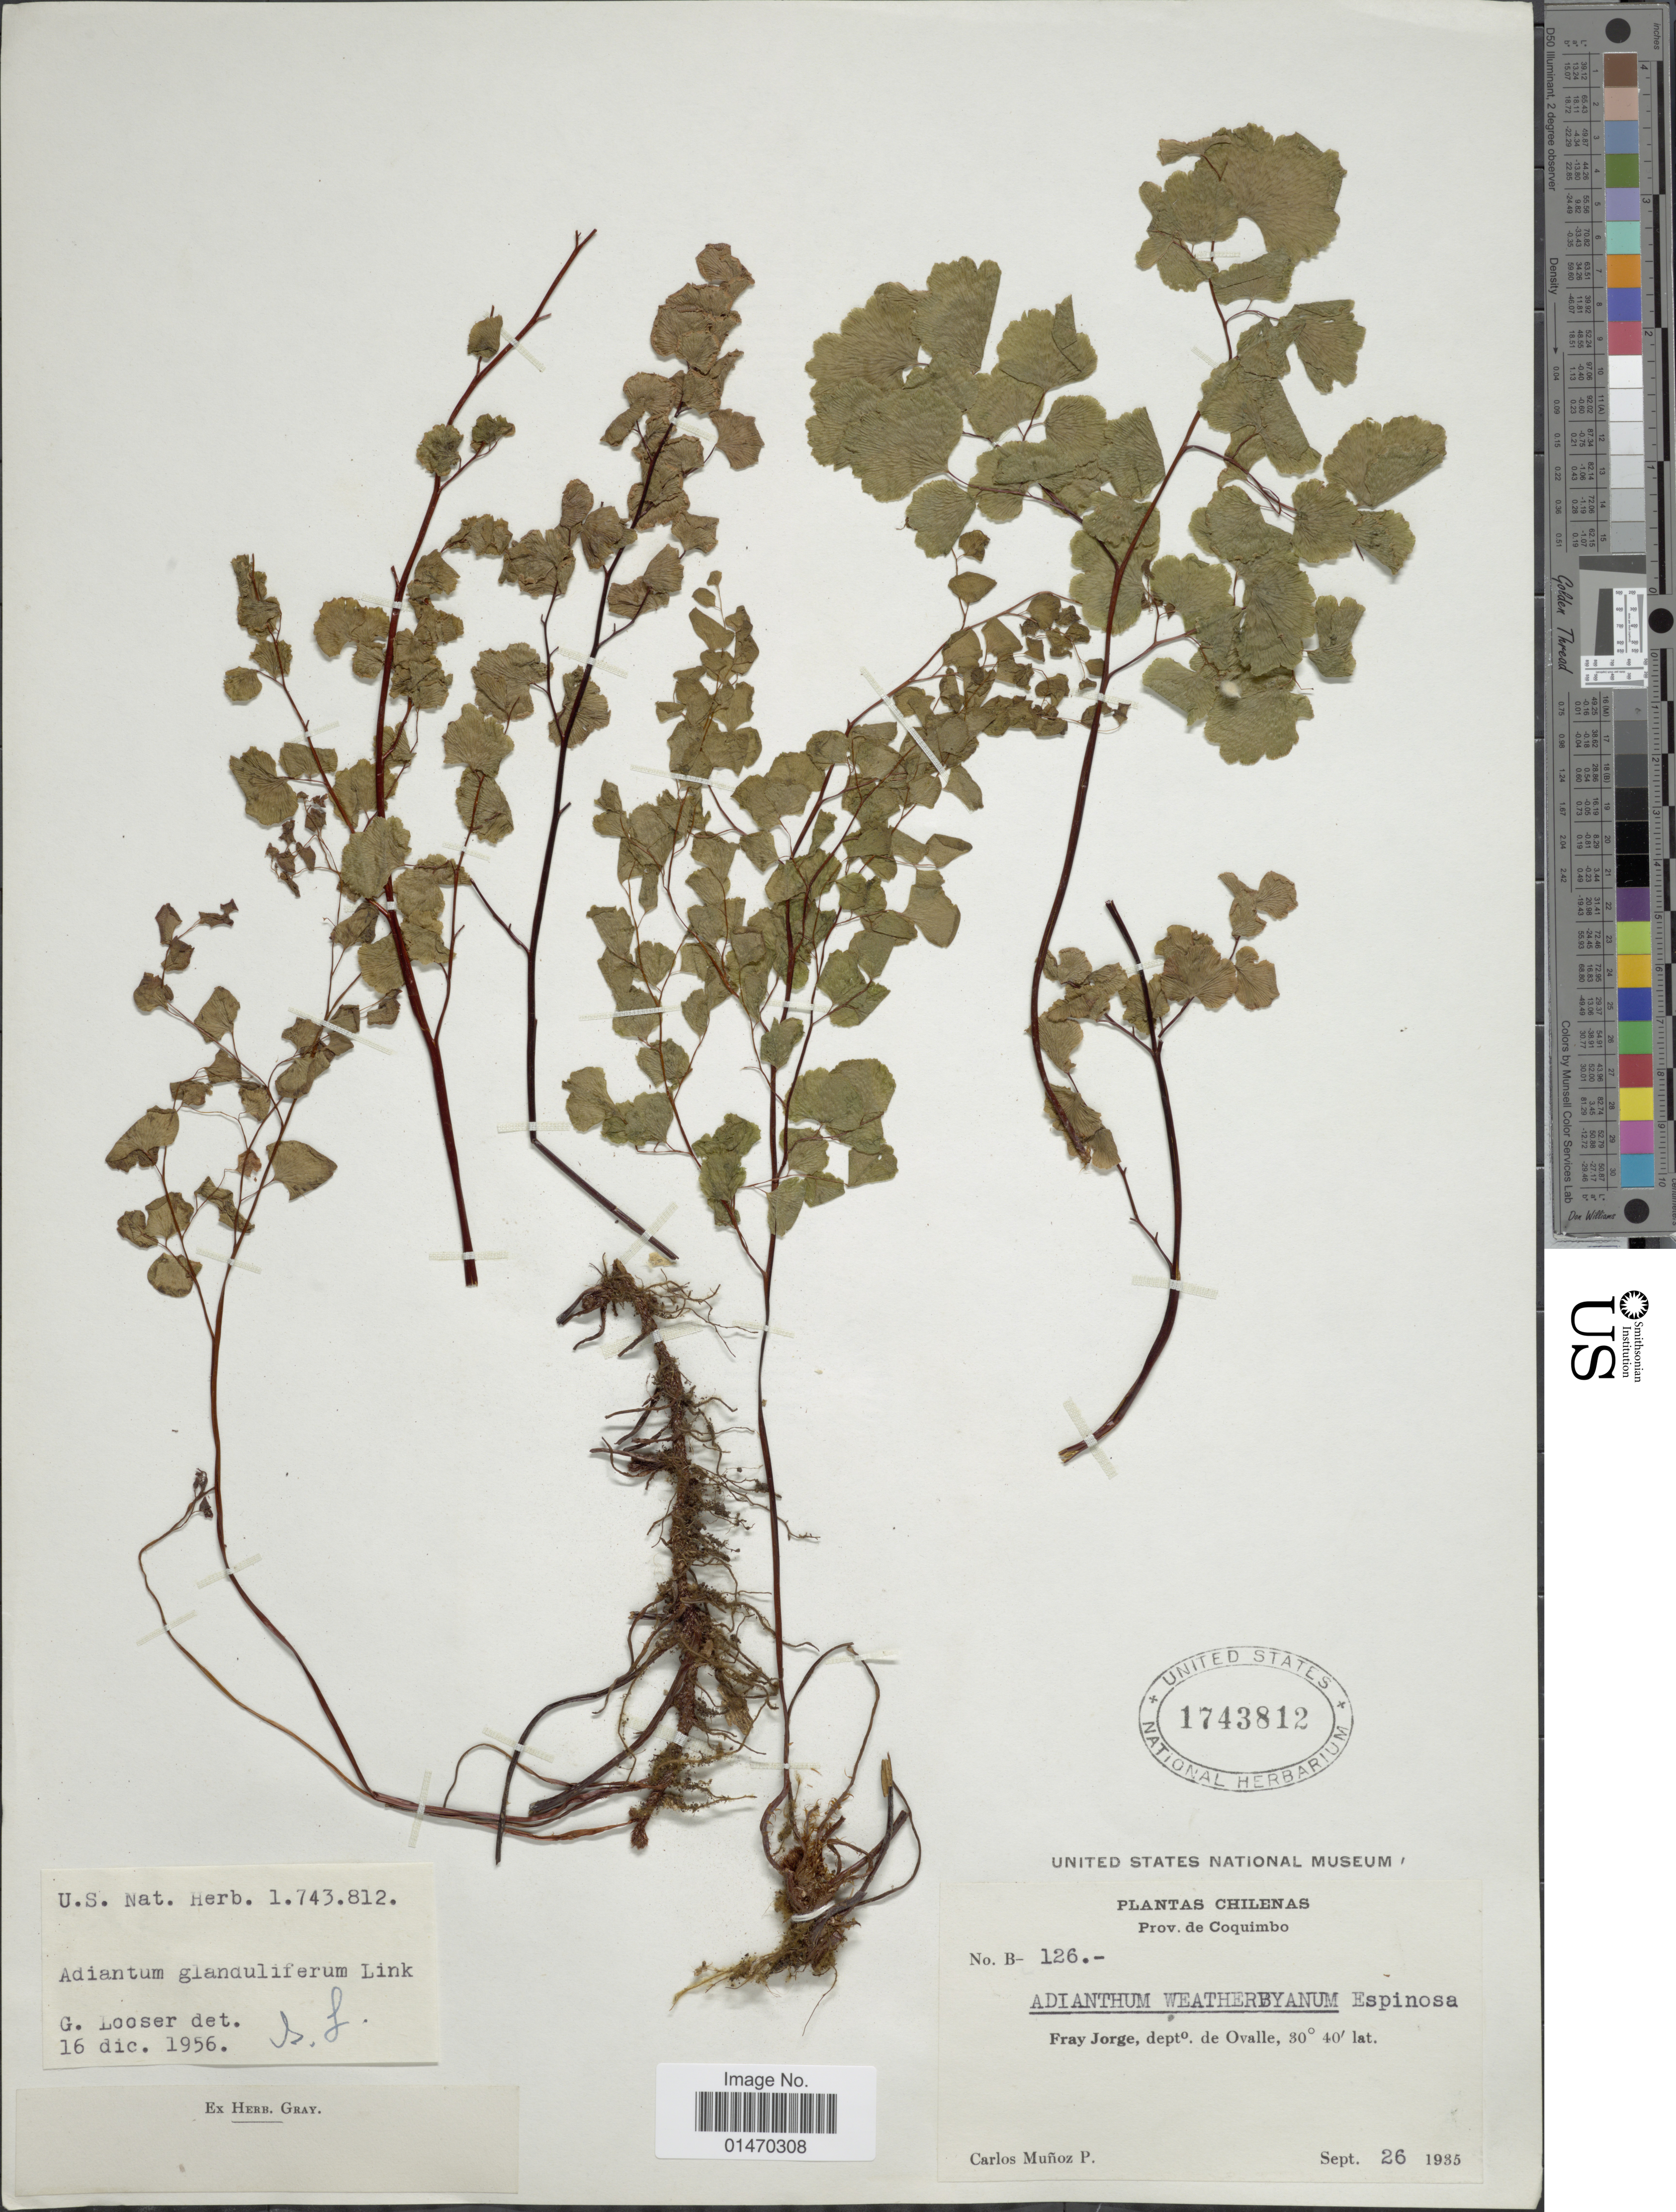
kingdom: Plantae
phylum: Tracheophyta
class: Polypodiopsida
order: Polypodiales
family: Pteridaceae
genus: Adiantum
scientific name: Adiantum glanduliferum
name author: Link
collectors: C. Muñoz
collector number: B-126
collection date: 1935-09-26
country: Chile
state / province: Coquimbo (IV)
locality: Fray Jorge, depto. de Ovalle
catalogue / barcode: US 1743812